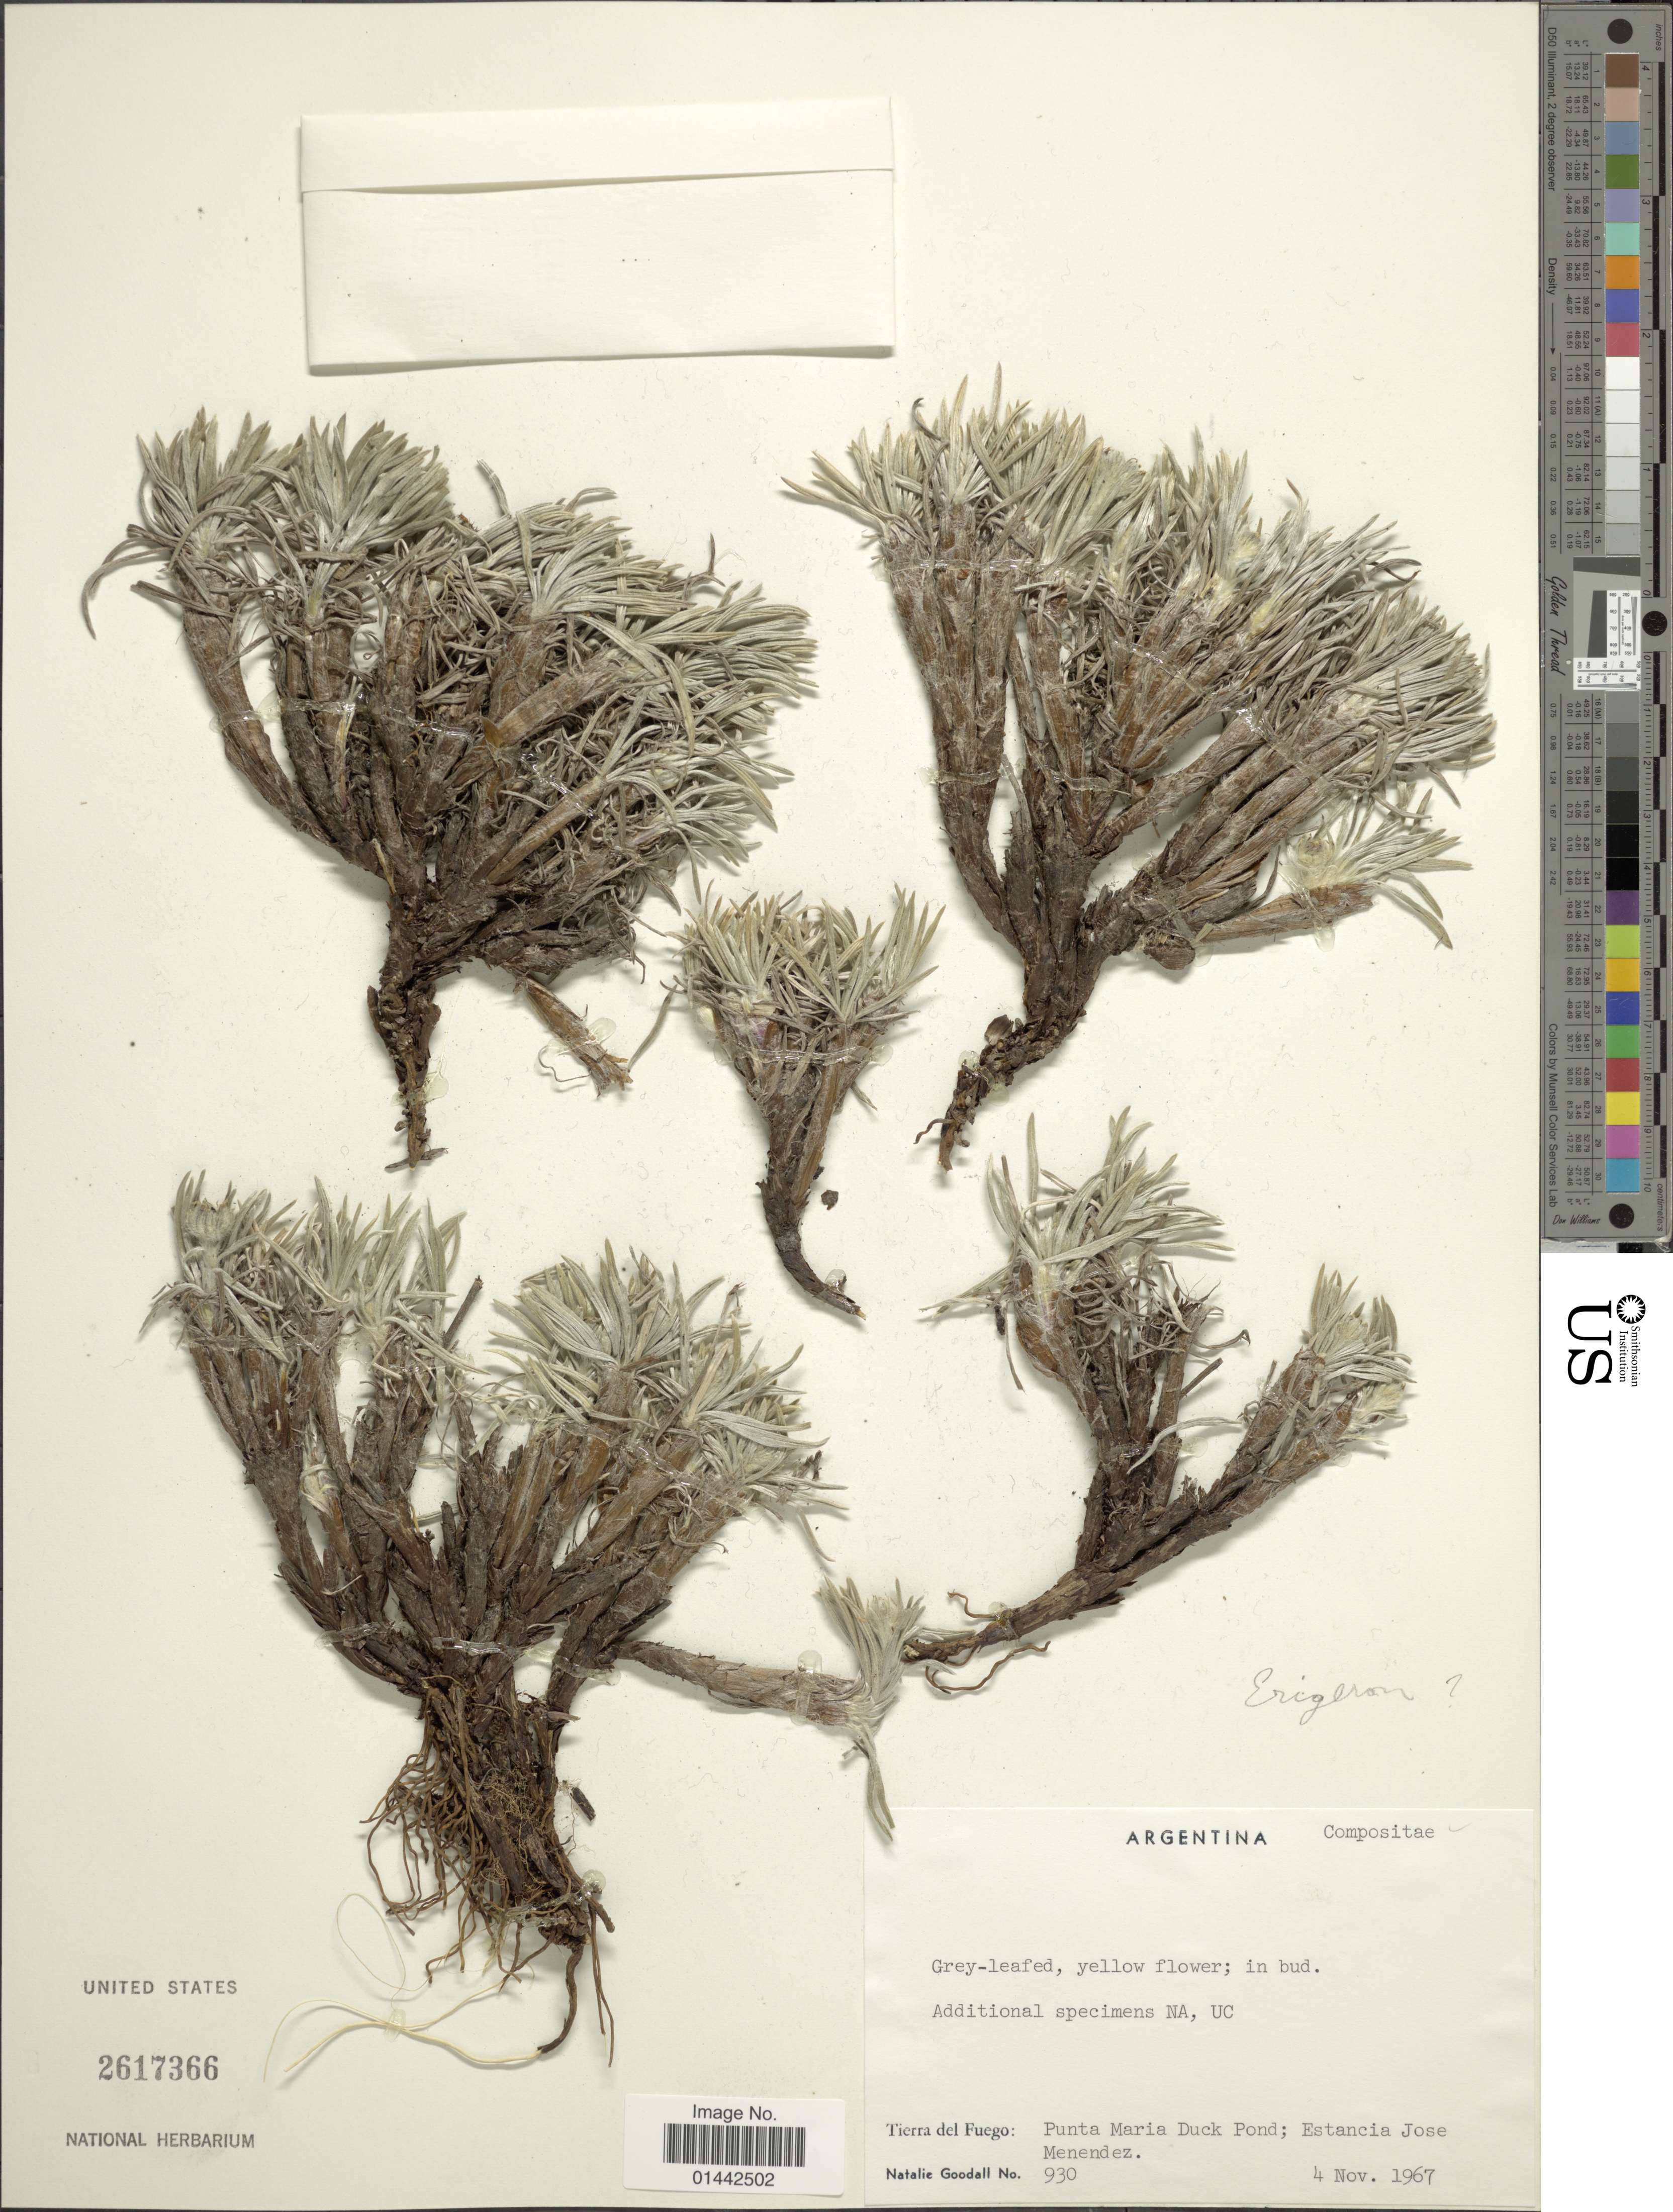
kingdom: Plantae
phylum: Tracheophyta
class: Magnoliopsida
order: Asterales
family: Asteraceae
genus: Erigeron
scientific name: Erigeron sp.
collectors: N. Goodall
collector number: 930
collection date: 1967-11-04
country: Argentina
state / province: Tierra del Fuego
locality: Punta Maria Duck Pond; Estancia Jose Menendez.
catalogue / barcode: US 2617366